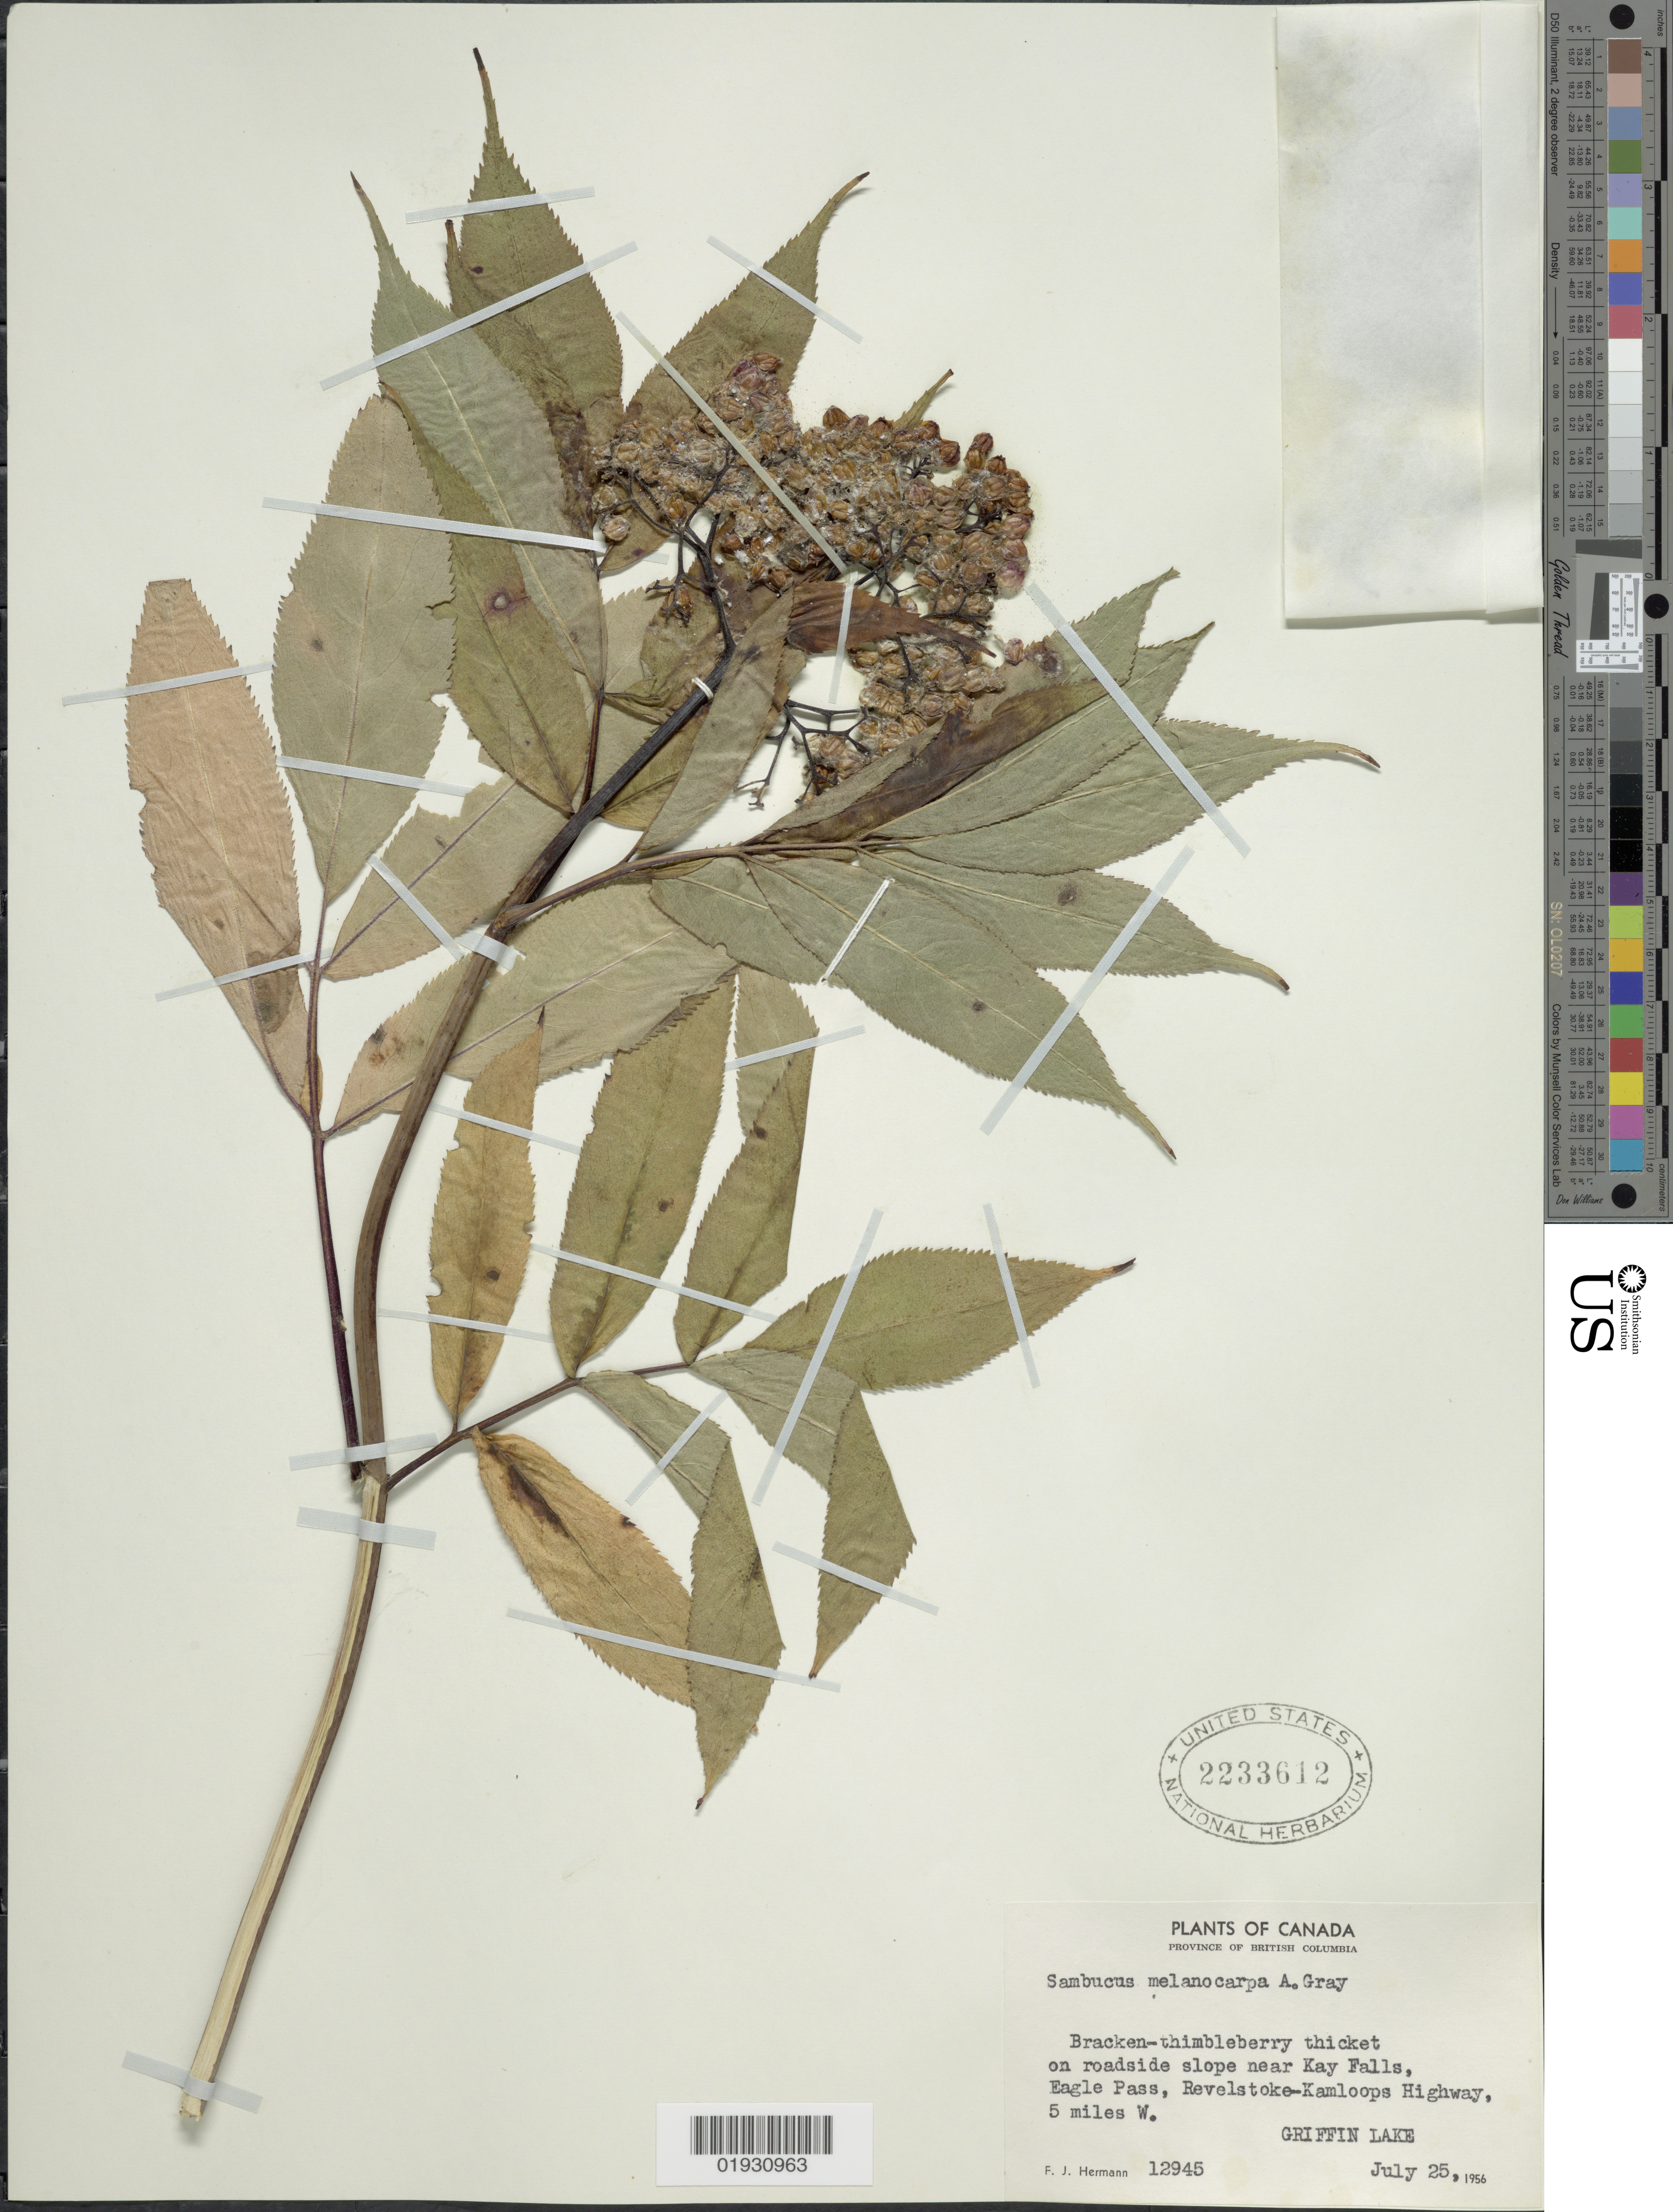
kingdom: Plantae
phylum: Tracheophyta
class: Magnoliopsida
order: Dipsacales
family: Viburnaceae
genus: Sambucus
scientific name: Sambucus melanocarpa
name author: A. Gray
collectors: F. J. Hermann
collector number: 12945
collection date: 1956-07-25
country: Canada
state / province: British Columbia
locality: Province of British Columbia. On roadside slope near Kay Falls, Eagle Pass, Revelstoke-Kamloops Highway, 5 mile W. Griffin Lake.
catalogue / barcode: US 2233612